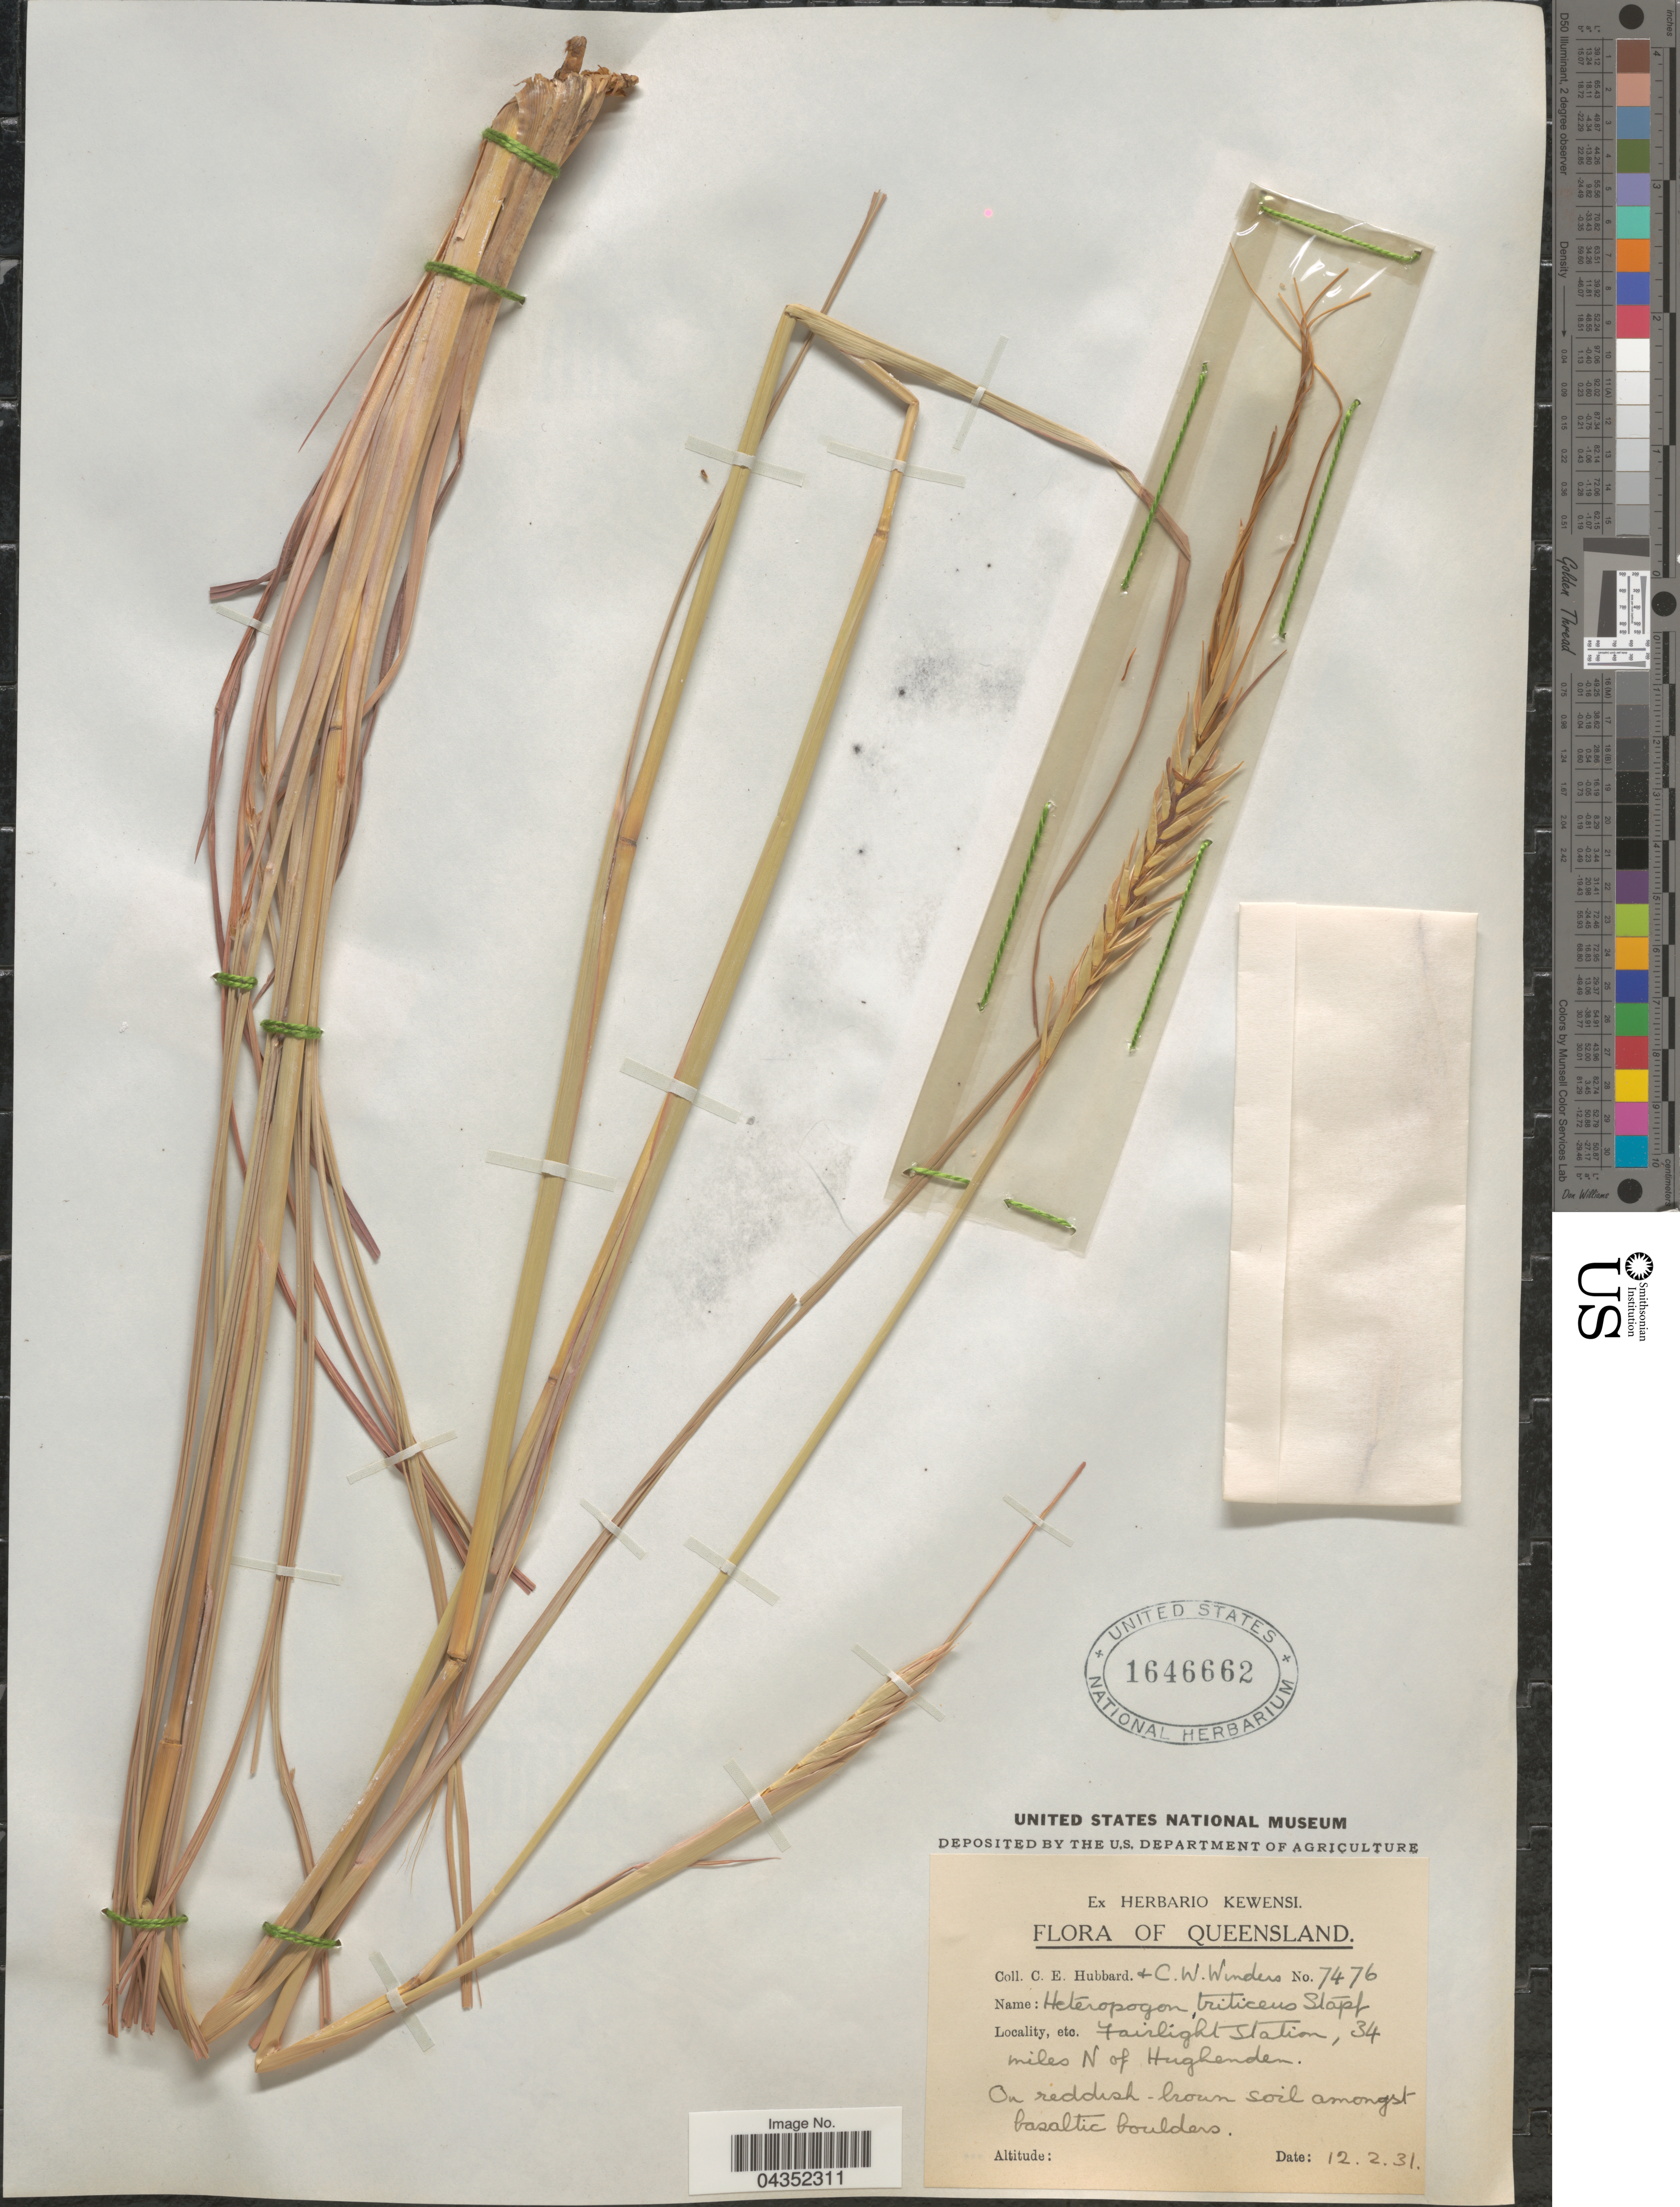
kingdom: Plantae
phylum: Tracheophyta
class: Liliopsida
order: Poales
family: Poaceae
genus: Heteropogon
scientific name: Heteropogon triticeus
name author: (R. Br.) Stapf ex Craib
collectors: C. E. Hubbard & C. Winders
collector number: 7476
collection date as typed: Transcribed d/m/y: 12/2/31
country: Australia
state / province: Queensland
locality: Fairlight Station, 34 miles N of Hughenden.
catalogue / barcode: US 1646662